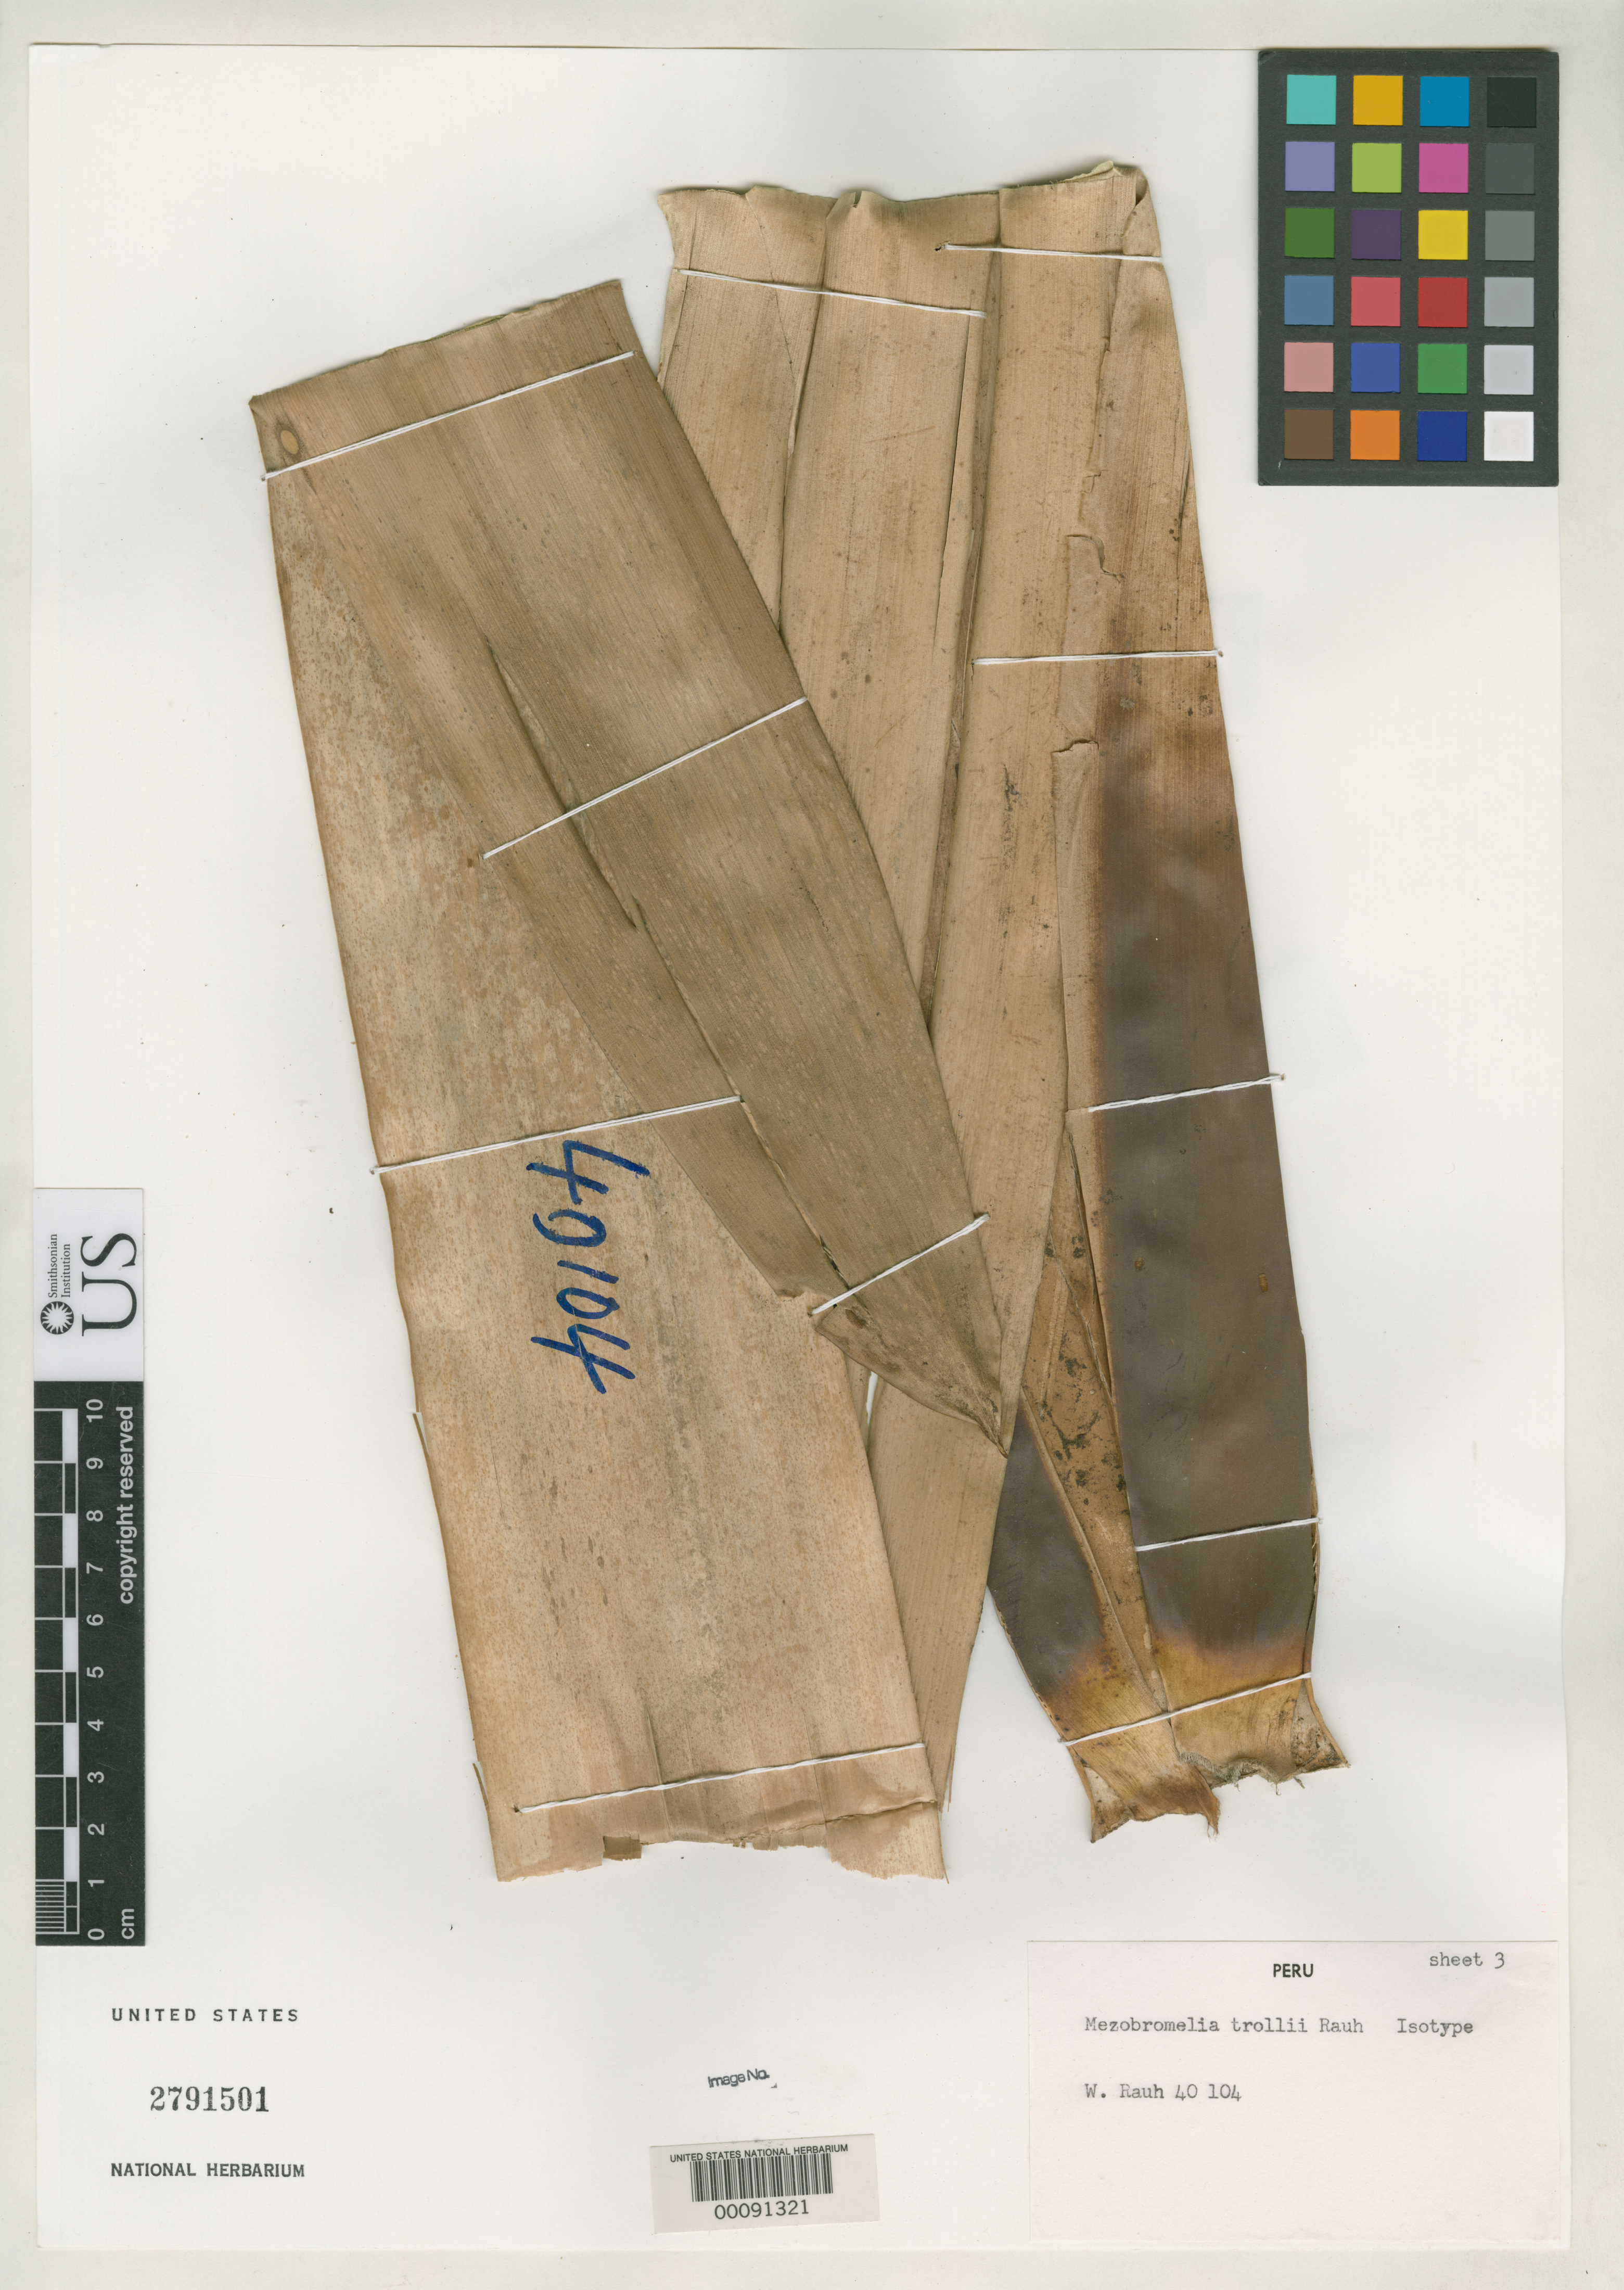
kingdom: Plantae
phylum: Tracheophyta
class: Liliopsida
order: Poales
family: Bromeliaceae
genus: Mezobromelia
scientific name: Mezobromelia trollii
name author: Rauh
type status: Isotype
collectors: W. Rauh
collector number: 40104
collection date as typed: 14 Jul 1976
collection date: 1976-07-14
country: Peru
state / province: Amazonas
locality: between Chachapoyas and Mendoza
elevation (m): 2100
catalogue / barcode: US 2791501